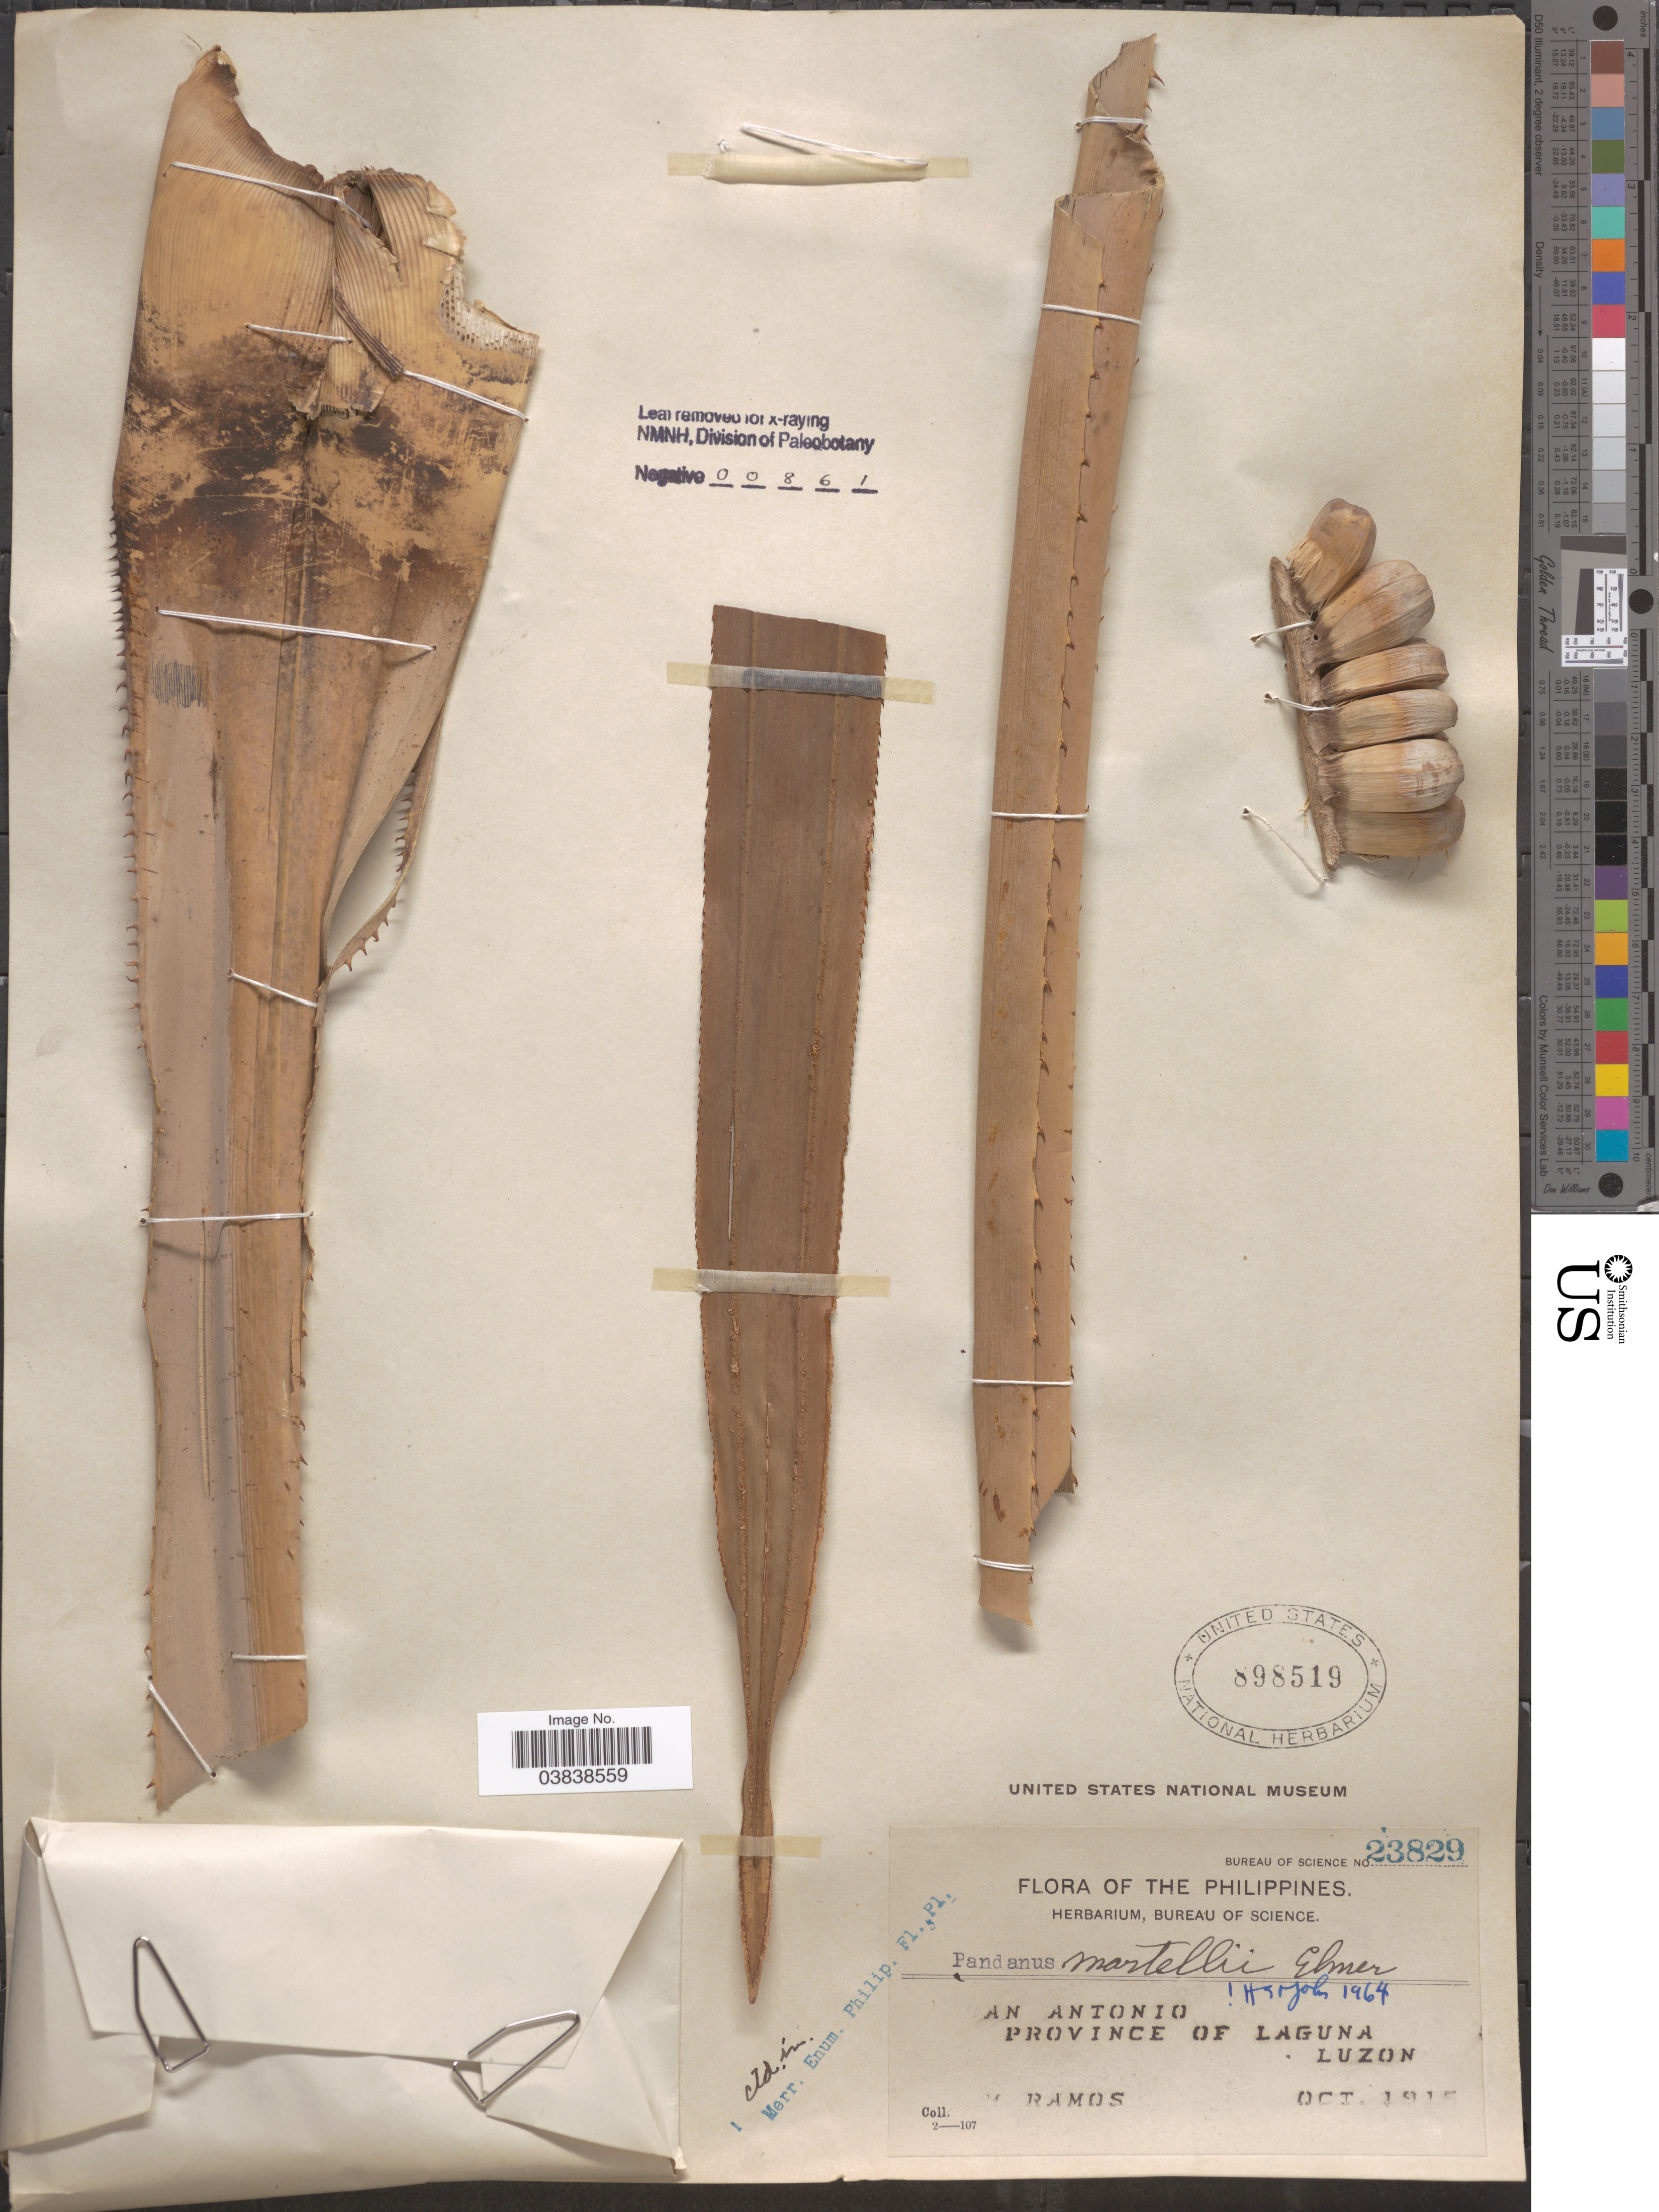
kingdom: Plantae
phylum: Tracheophyta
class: Liliopsida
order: Pandanales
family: Pandanaceae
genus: Pandanus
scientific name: Pandanus martellii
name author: Elmer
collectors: M. Ramos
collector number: Bureau of Science 23829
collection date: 1915-10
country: Philippines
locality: San Antonio. Province of Laguna, Luzon.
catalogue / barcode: US 898519